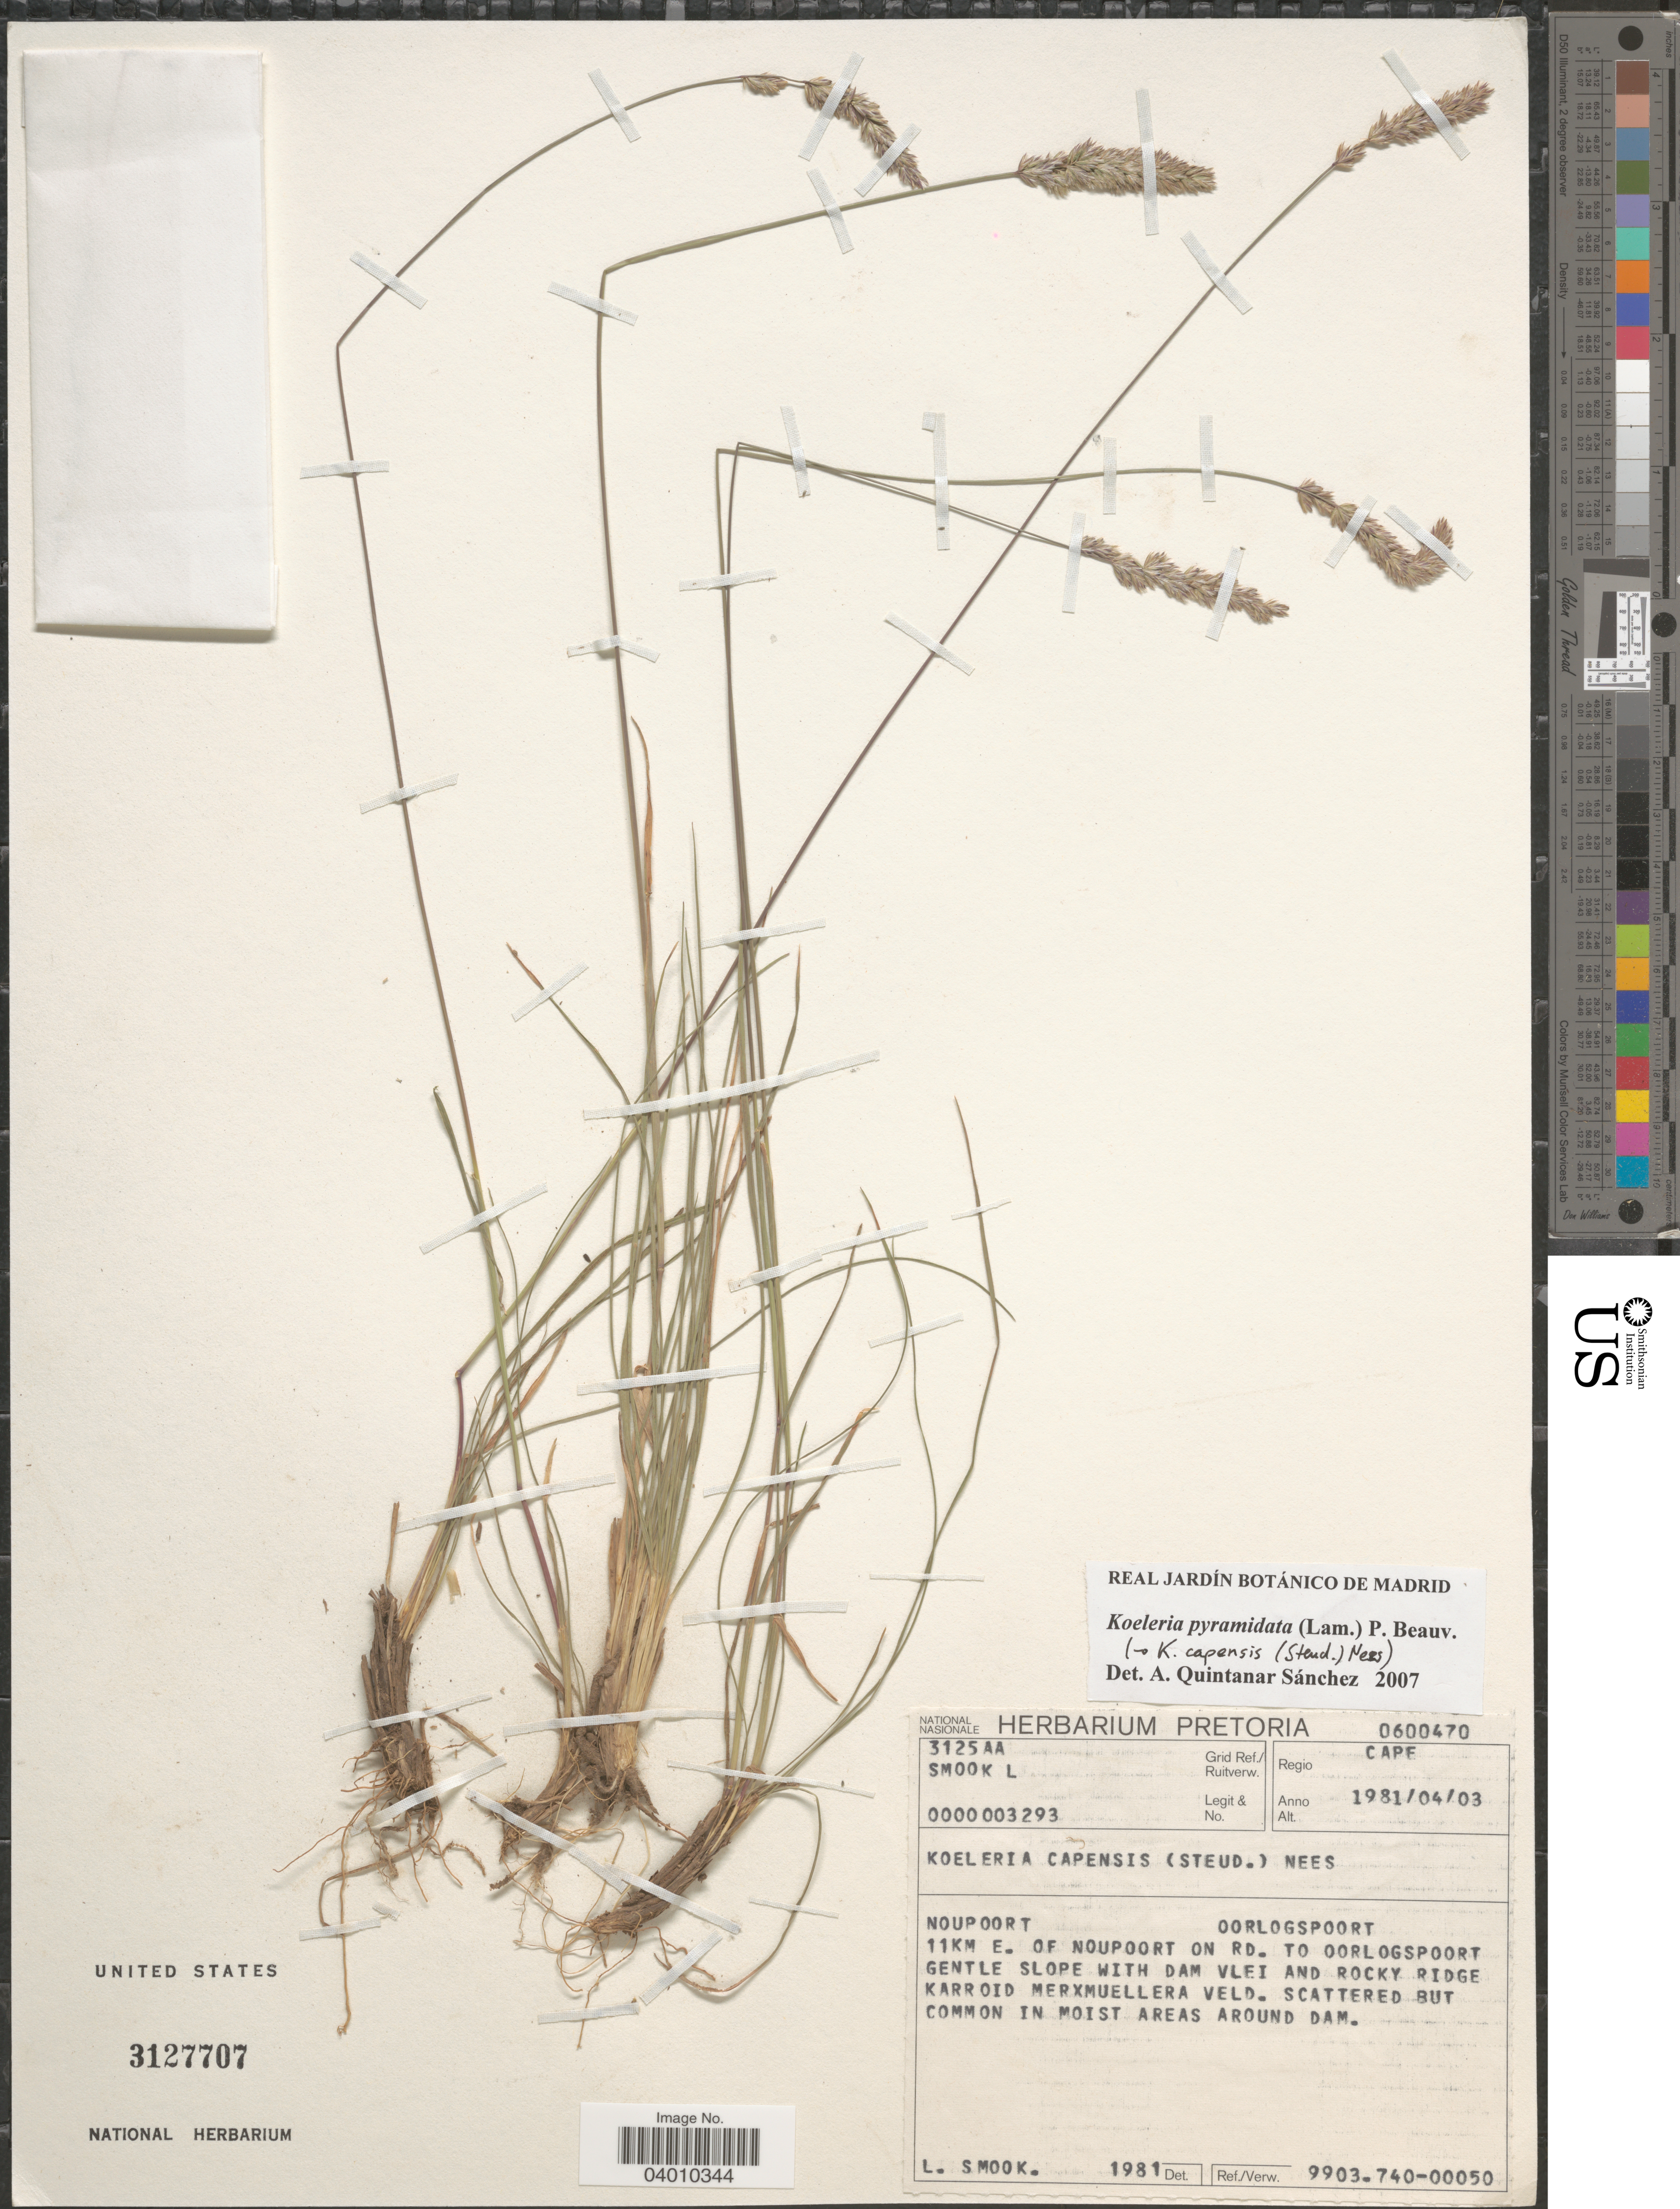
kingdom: Plantae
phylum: Tracheophyta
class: Liliopsida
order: Poales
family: Poaceae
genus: Koeleria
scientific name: Koeleria pyramidata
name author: (Lam.) P. Beauv.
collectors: L. Smook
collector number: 0000003293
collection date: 1981-04-03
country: South Africa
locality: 3125AA Grid Ref./Ruitverw. Regio Cape. Noupoort Oorlogspoort. 11km E. of Noupoort on rd. to Oorlogspoort. Gentle slope with Dam Vlei and rocky ridge Karroid Merxmuellera Veld. Around Dam.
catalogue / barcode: US 3127707